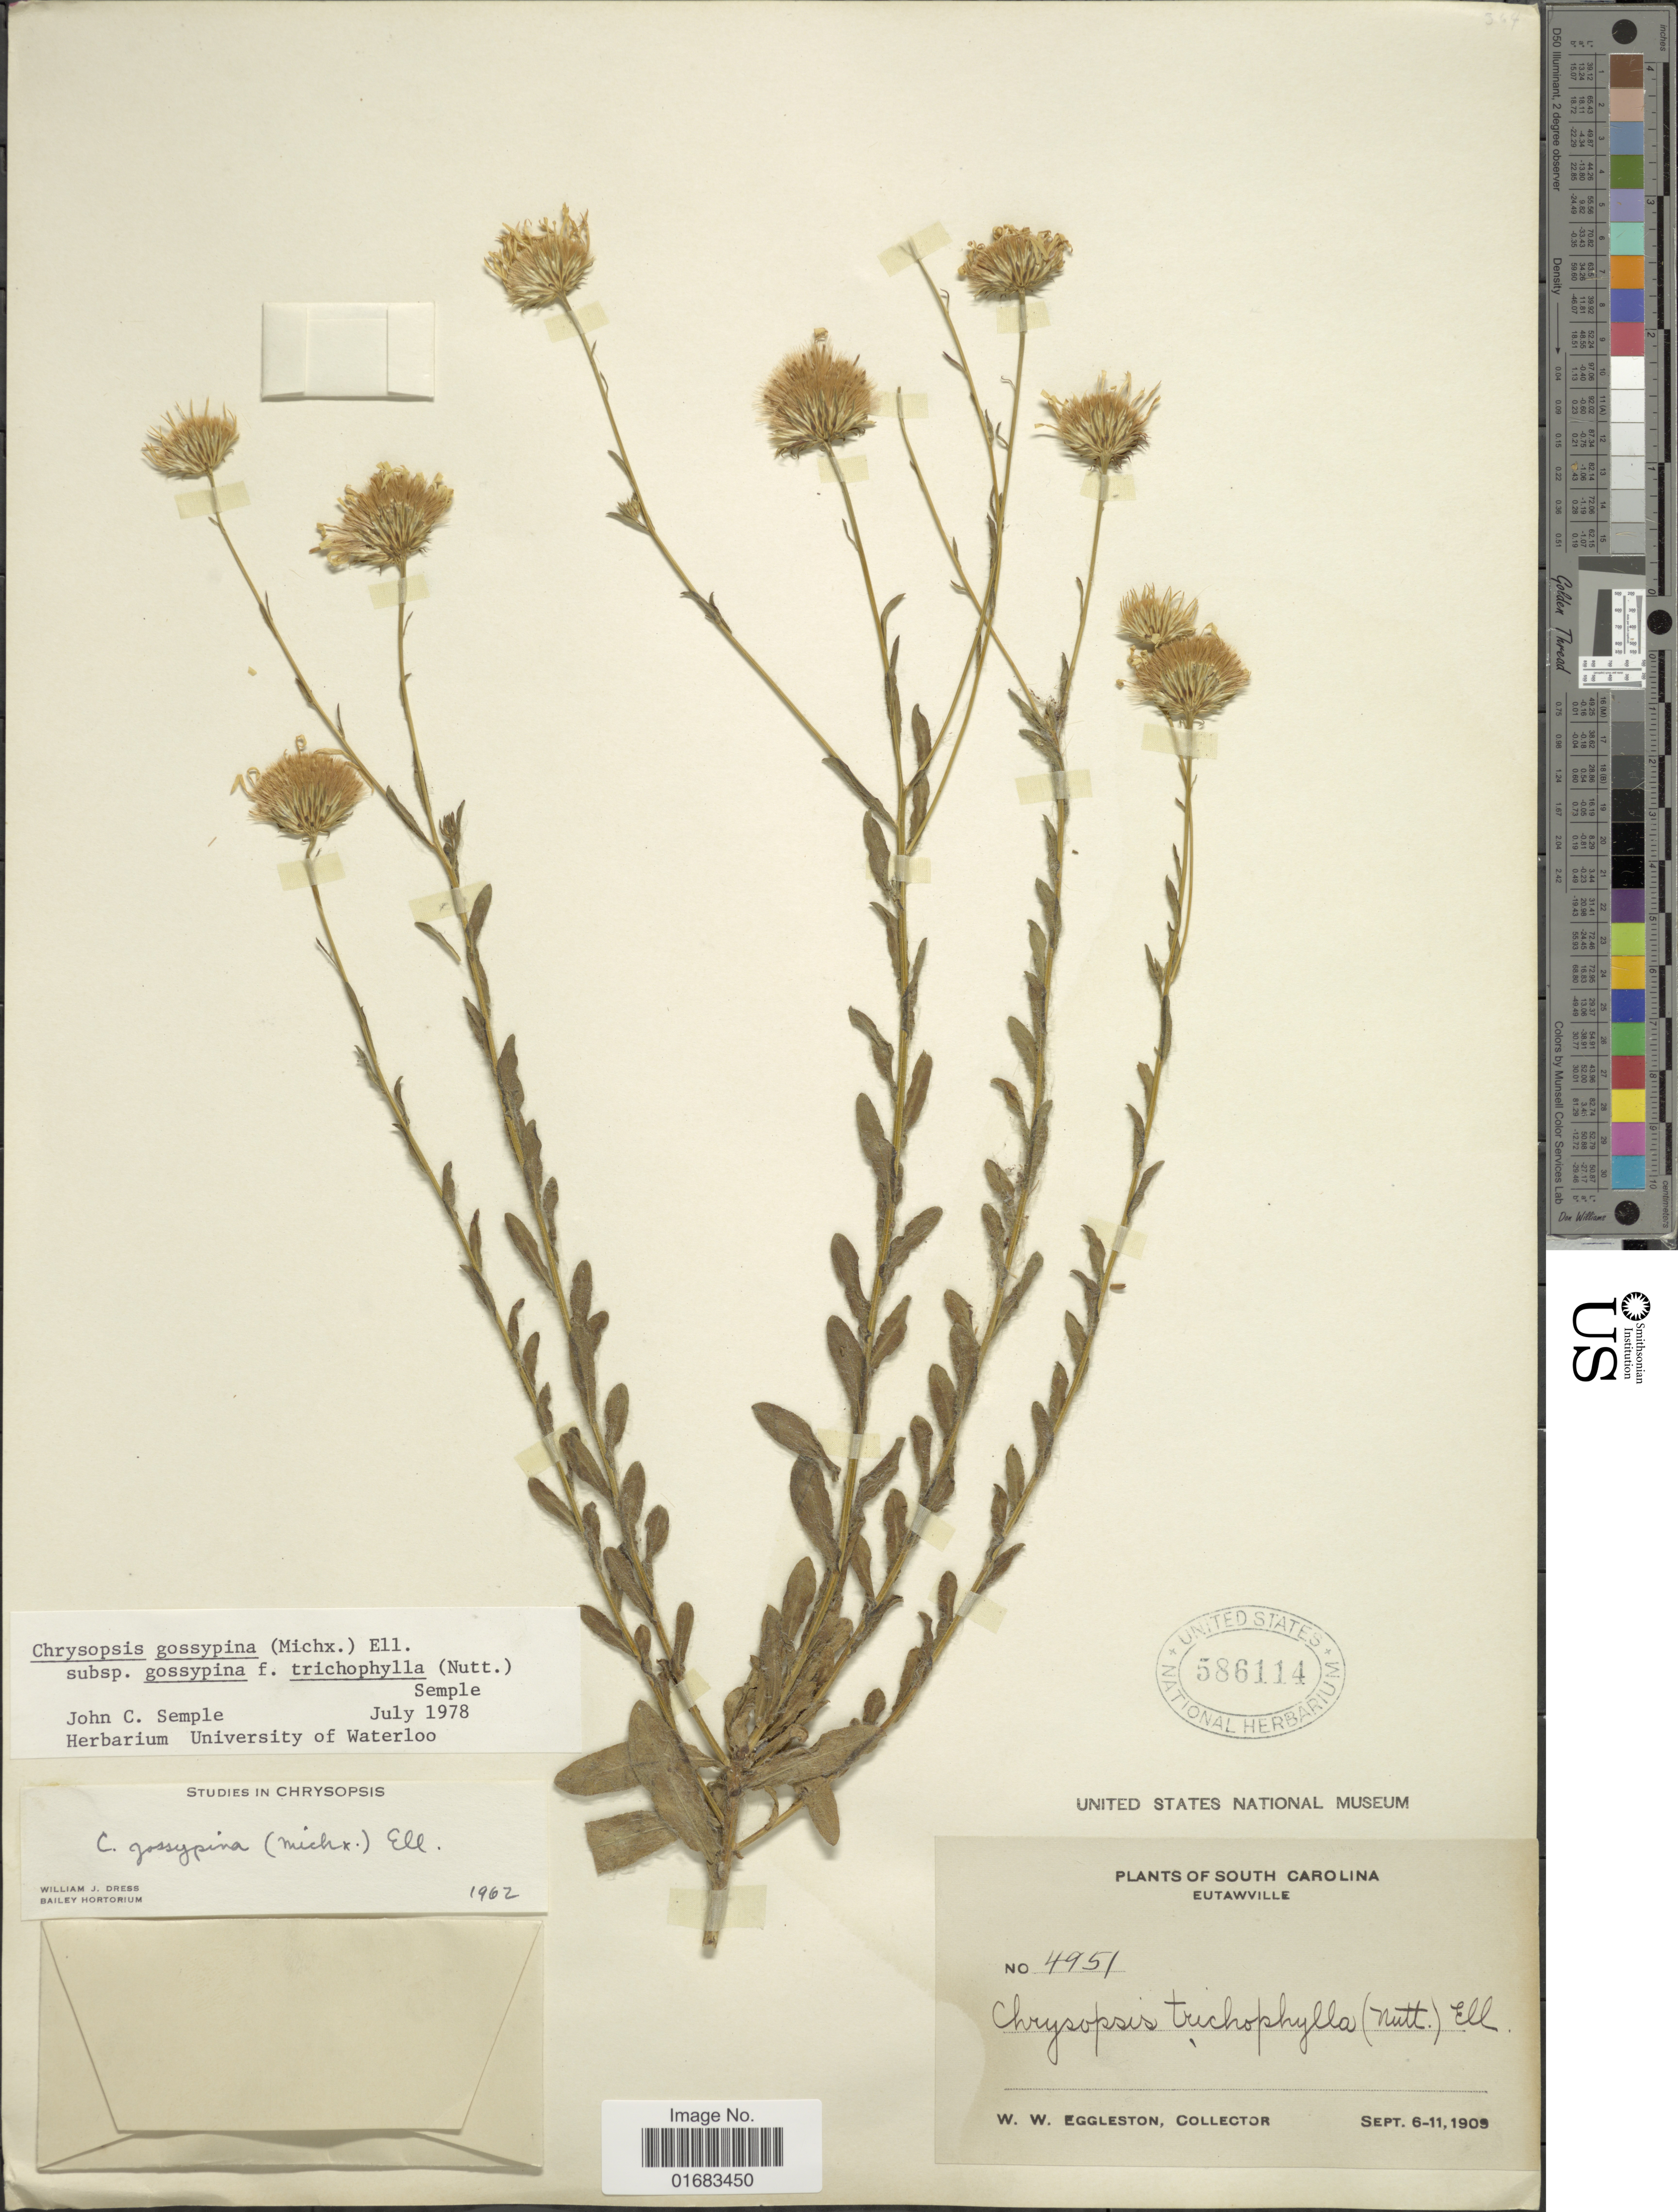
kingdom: Plantae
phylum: Tracheophyta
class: Magnoliopsida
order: Asterales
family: Asteraceae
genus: Chrysopsis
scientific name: Chrysopsis gossypina f. trichophylla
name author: (Nutt.) Semple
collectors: W. W. Eggleston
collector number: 4951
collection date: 1909-09-06/1909-09-11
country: United States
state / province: South Carolina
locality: Eutawville.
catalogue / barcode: US 586114